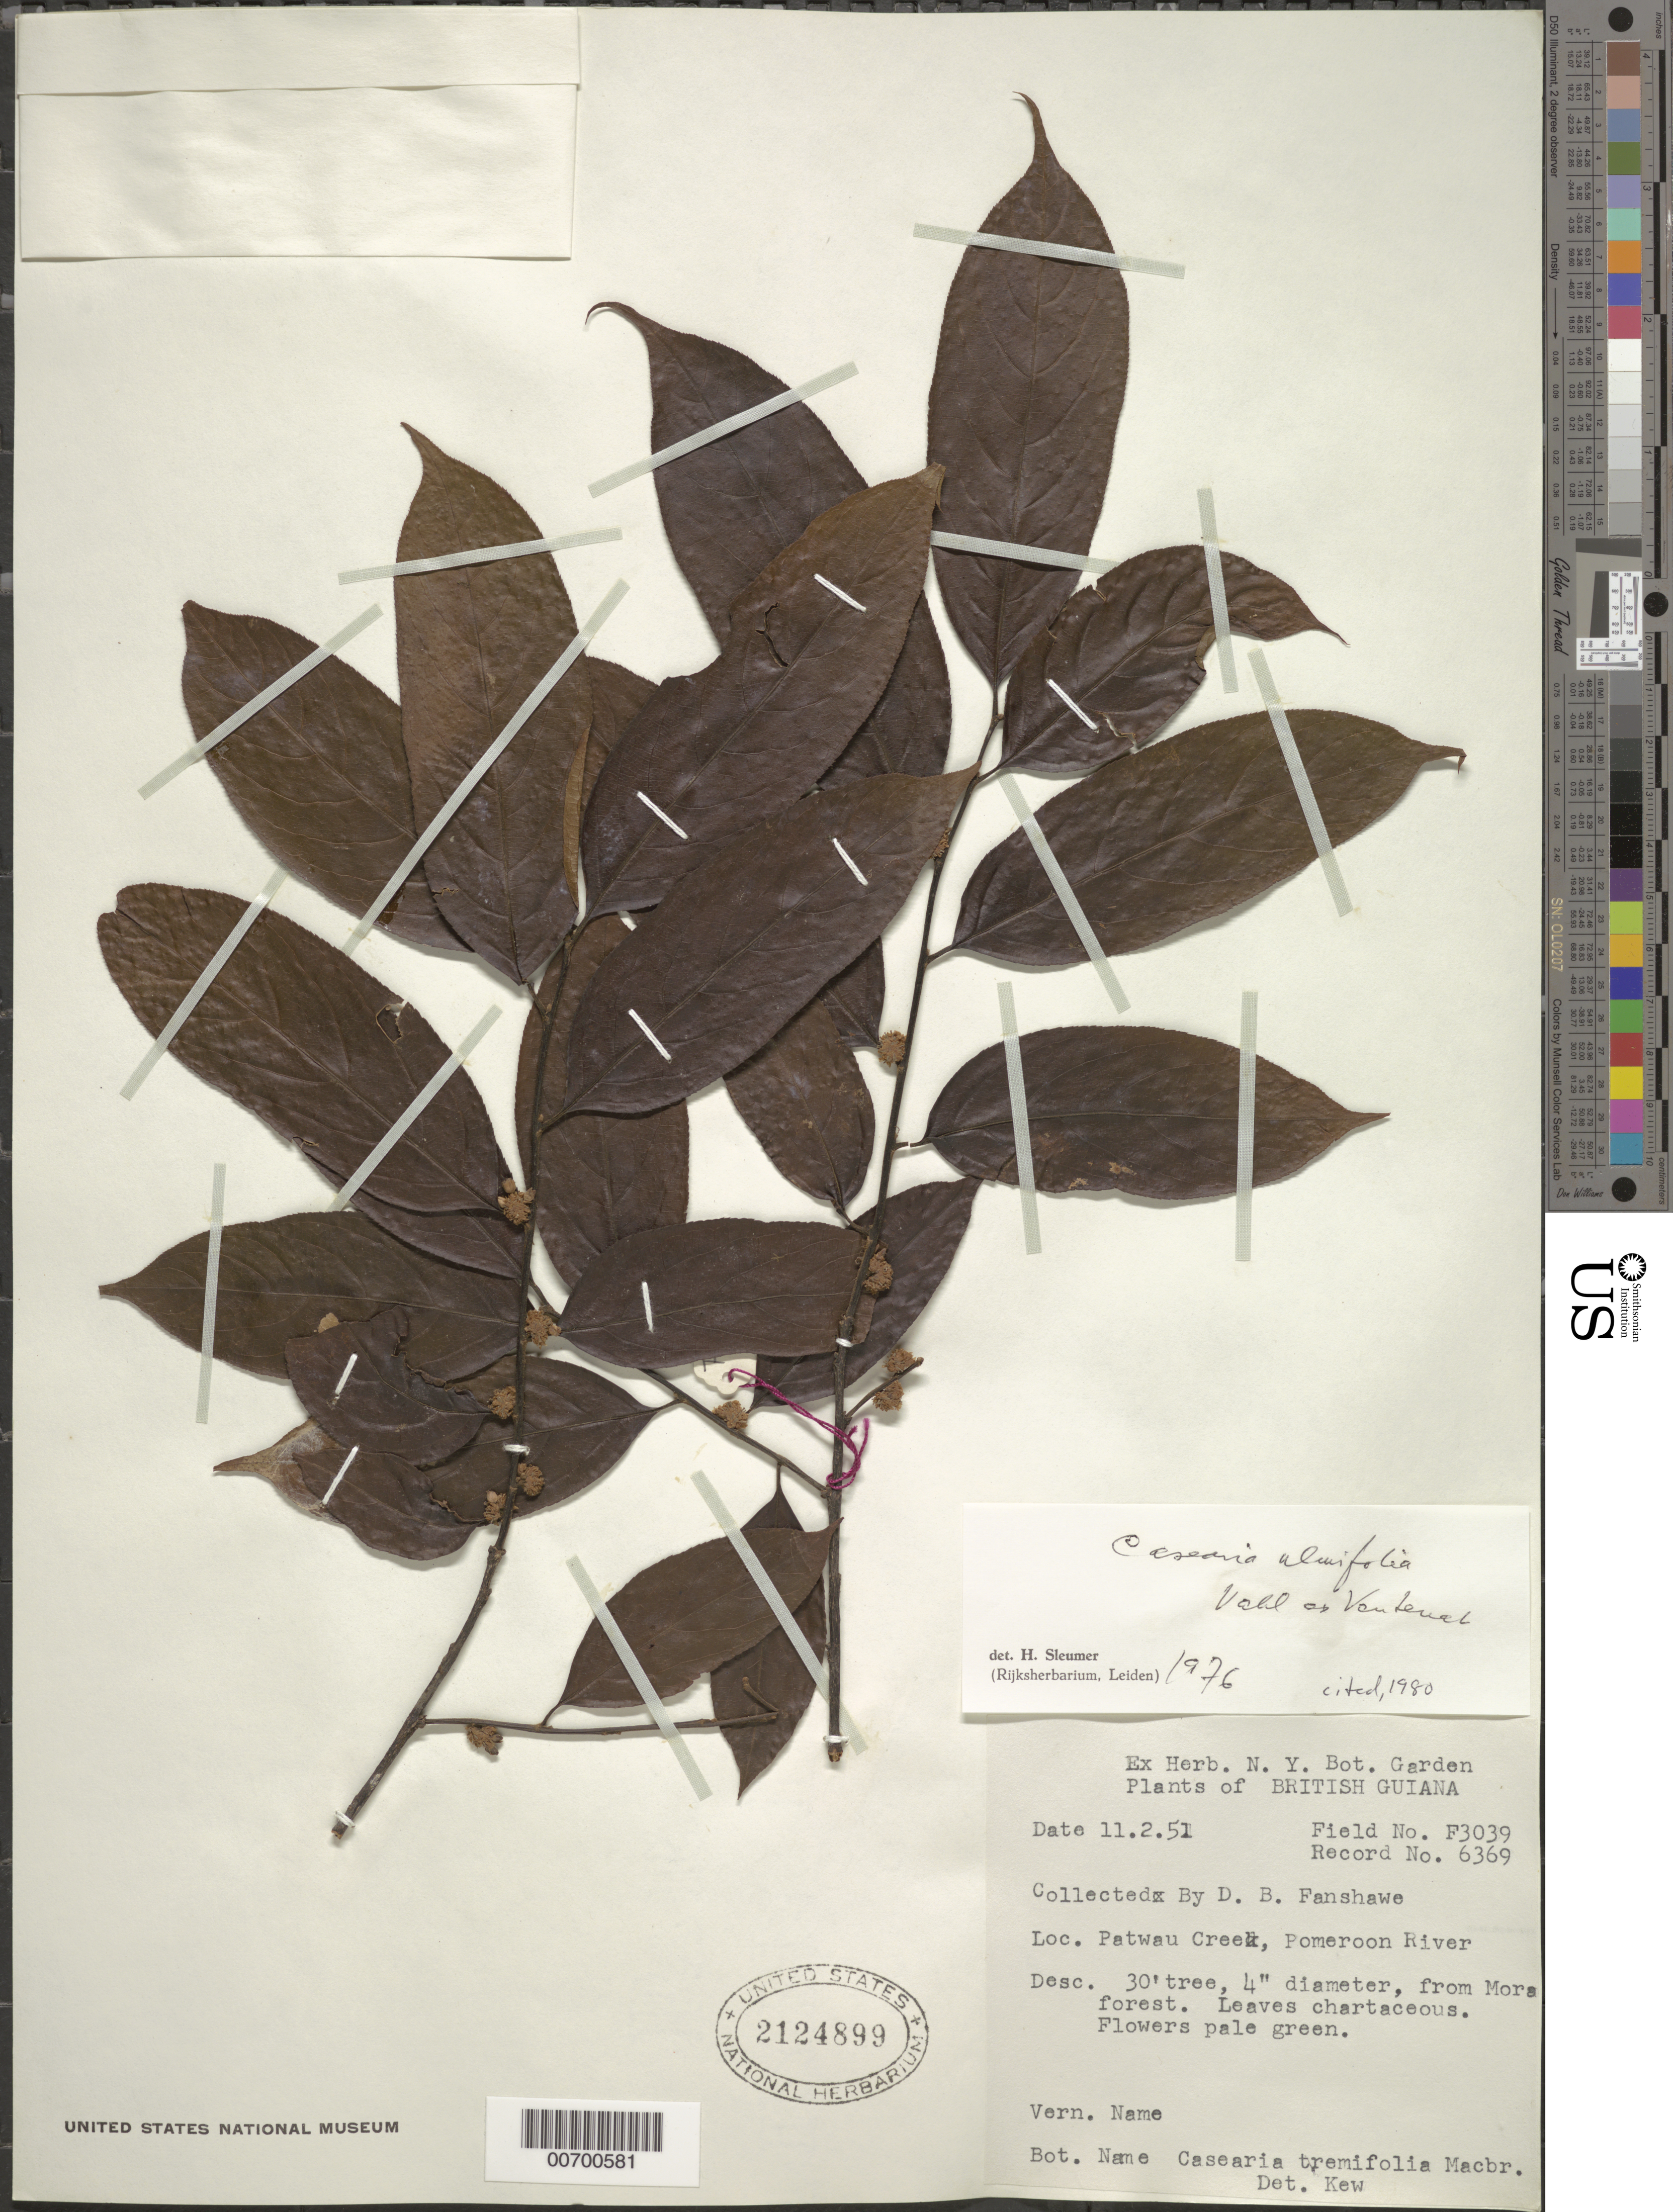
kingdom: Plantae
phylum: Tracheophyta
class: Magnoliopsida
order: Malpighiales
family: Salicaceae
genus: Casearia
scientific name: Casearia ulmifolia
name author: Vahl ex Vent.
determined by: Sleumer, H. O.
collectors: D. B. Fanshawe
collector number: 6369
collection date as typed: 11-Feb-51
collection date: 1951-02-11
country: Guyana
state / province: Cuyuni-Mazaruni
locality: Patuau Creek, Pomeroon R.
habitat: Mora forest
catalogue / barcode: US 2124899